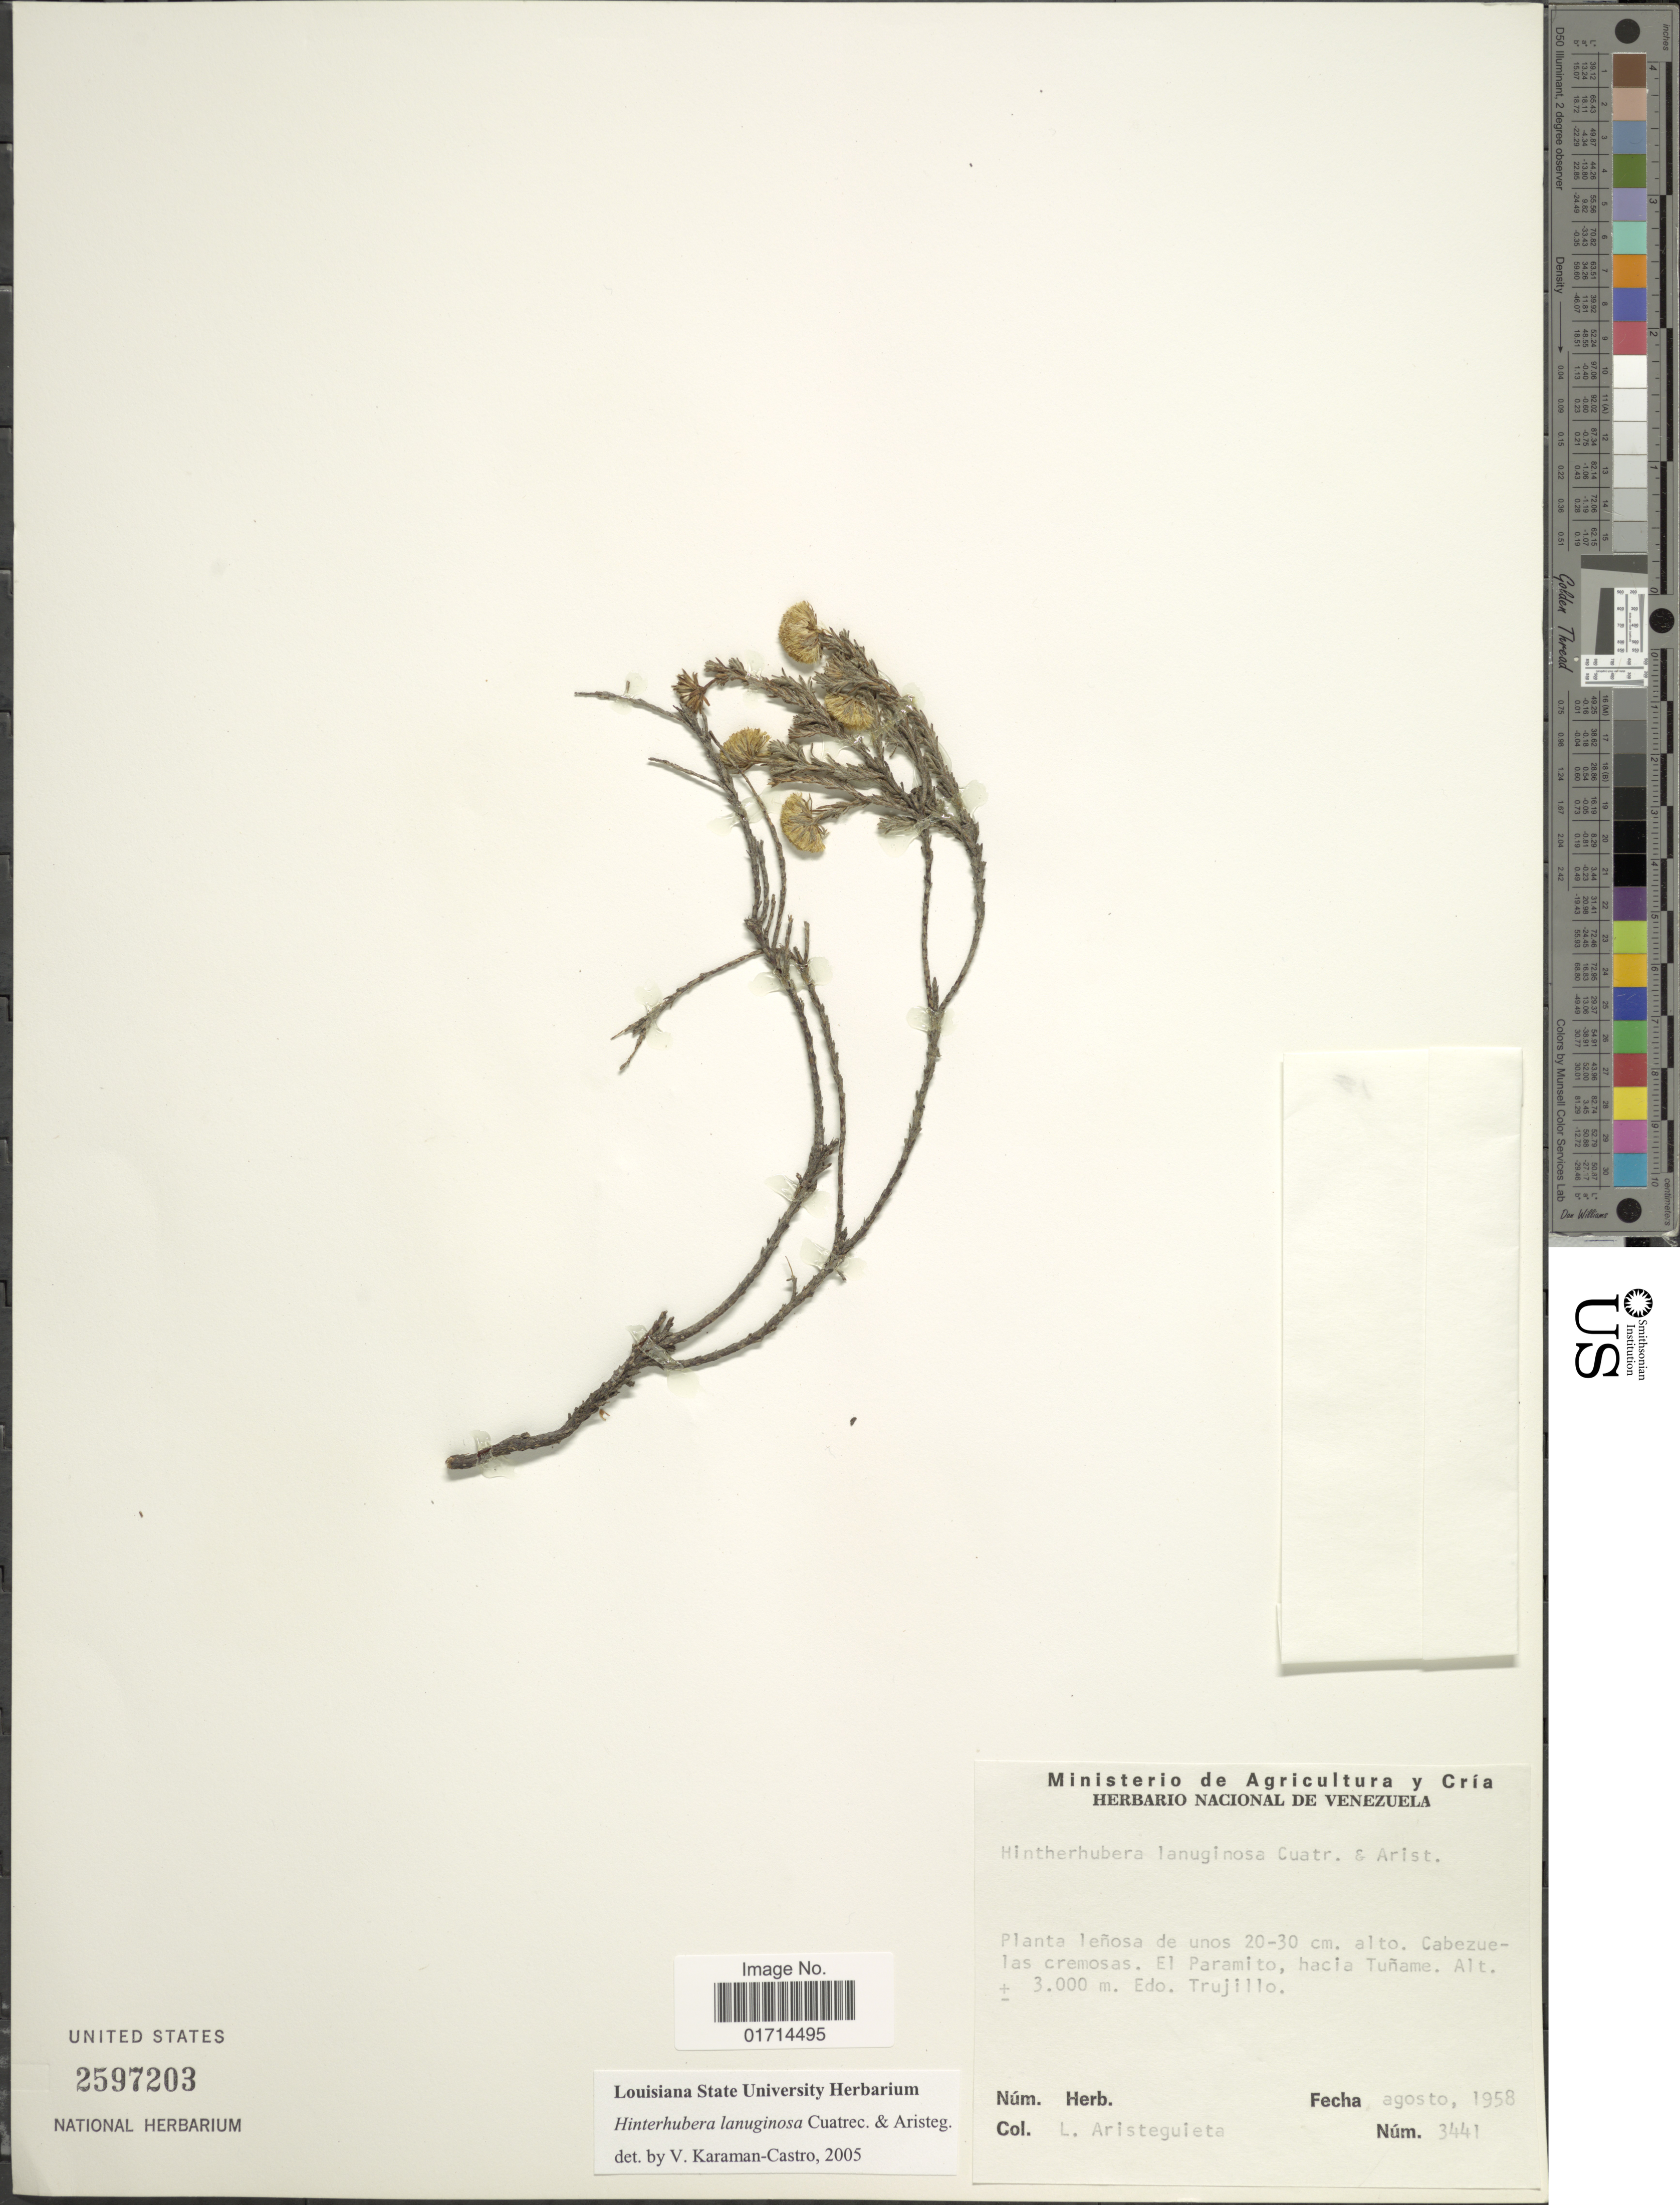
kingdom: Plantae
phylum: Tracheophyta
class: Magnoliopsida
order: Asterales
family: Asteraceae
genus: Hinterhubera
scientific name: Hinterhubera lanuginosa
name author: Cuatrec. & Aristeg.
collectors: L. Aristeguieta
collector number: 3441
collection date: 1958-08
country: Venezuela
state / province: Trujillo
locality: Cabezuelas cremosas, El Paramito, hacia Tuname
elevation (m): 3000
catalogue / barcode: US 2597203